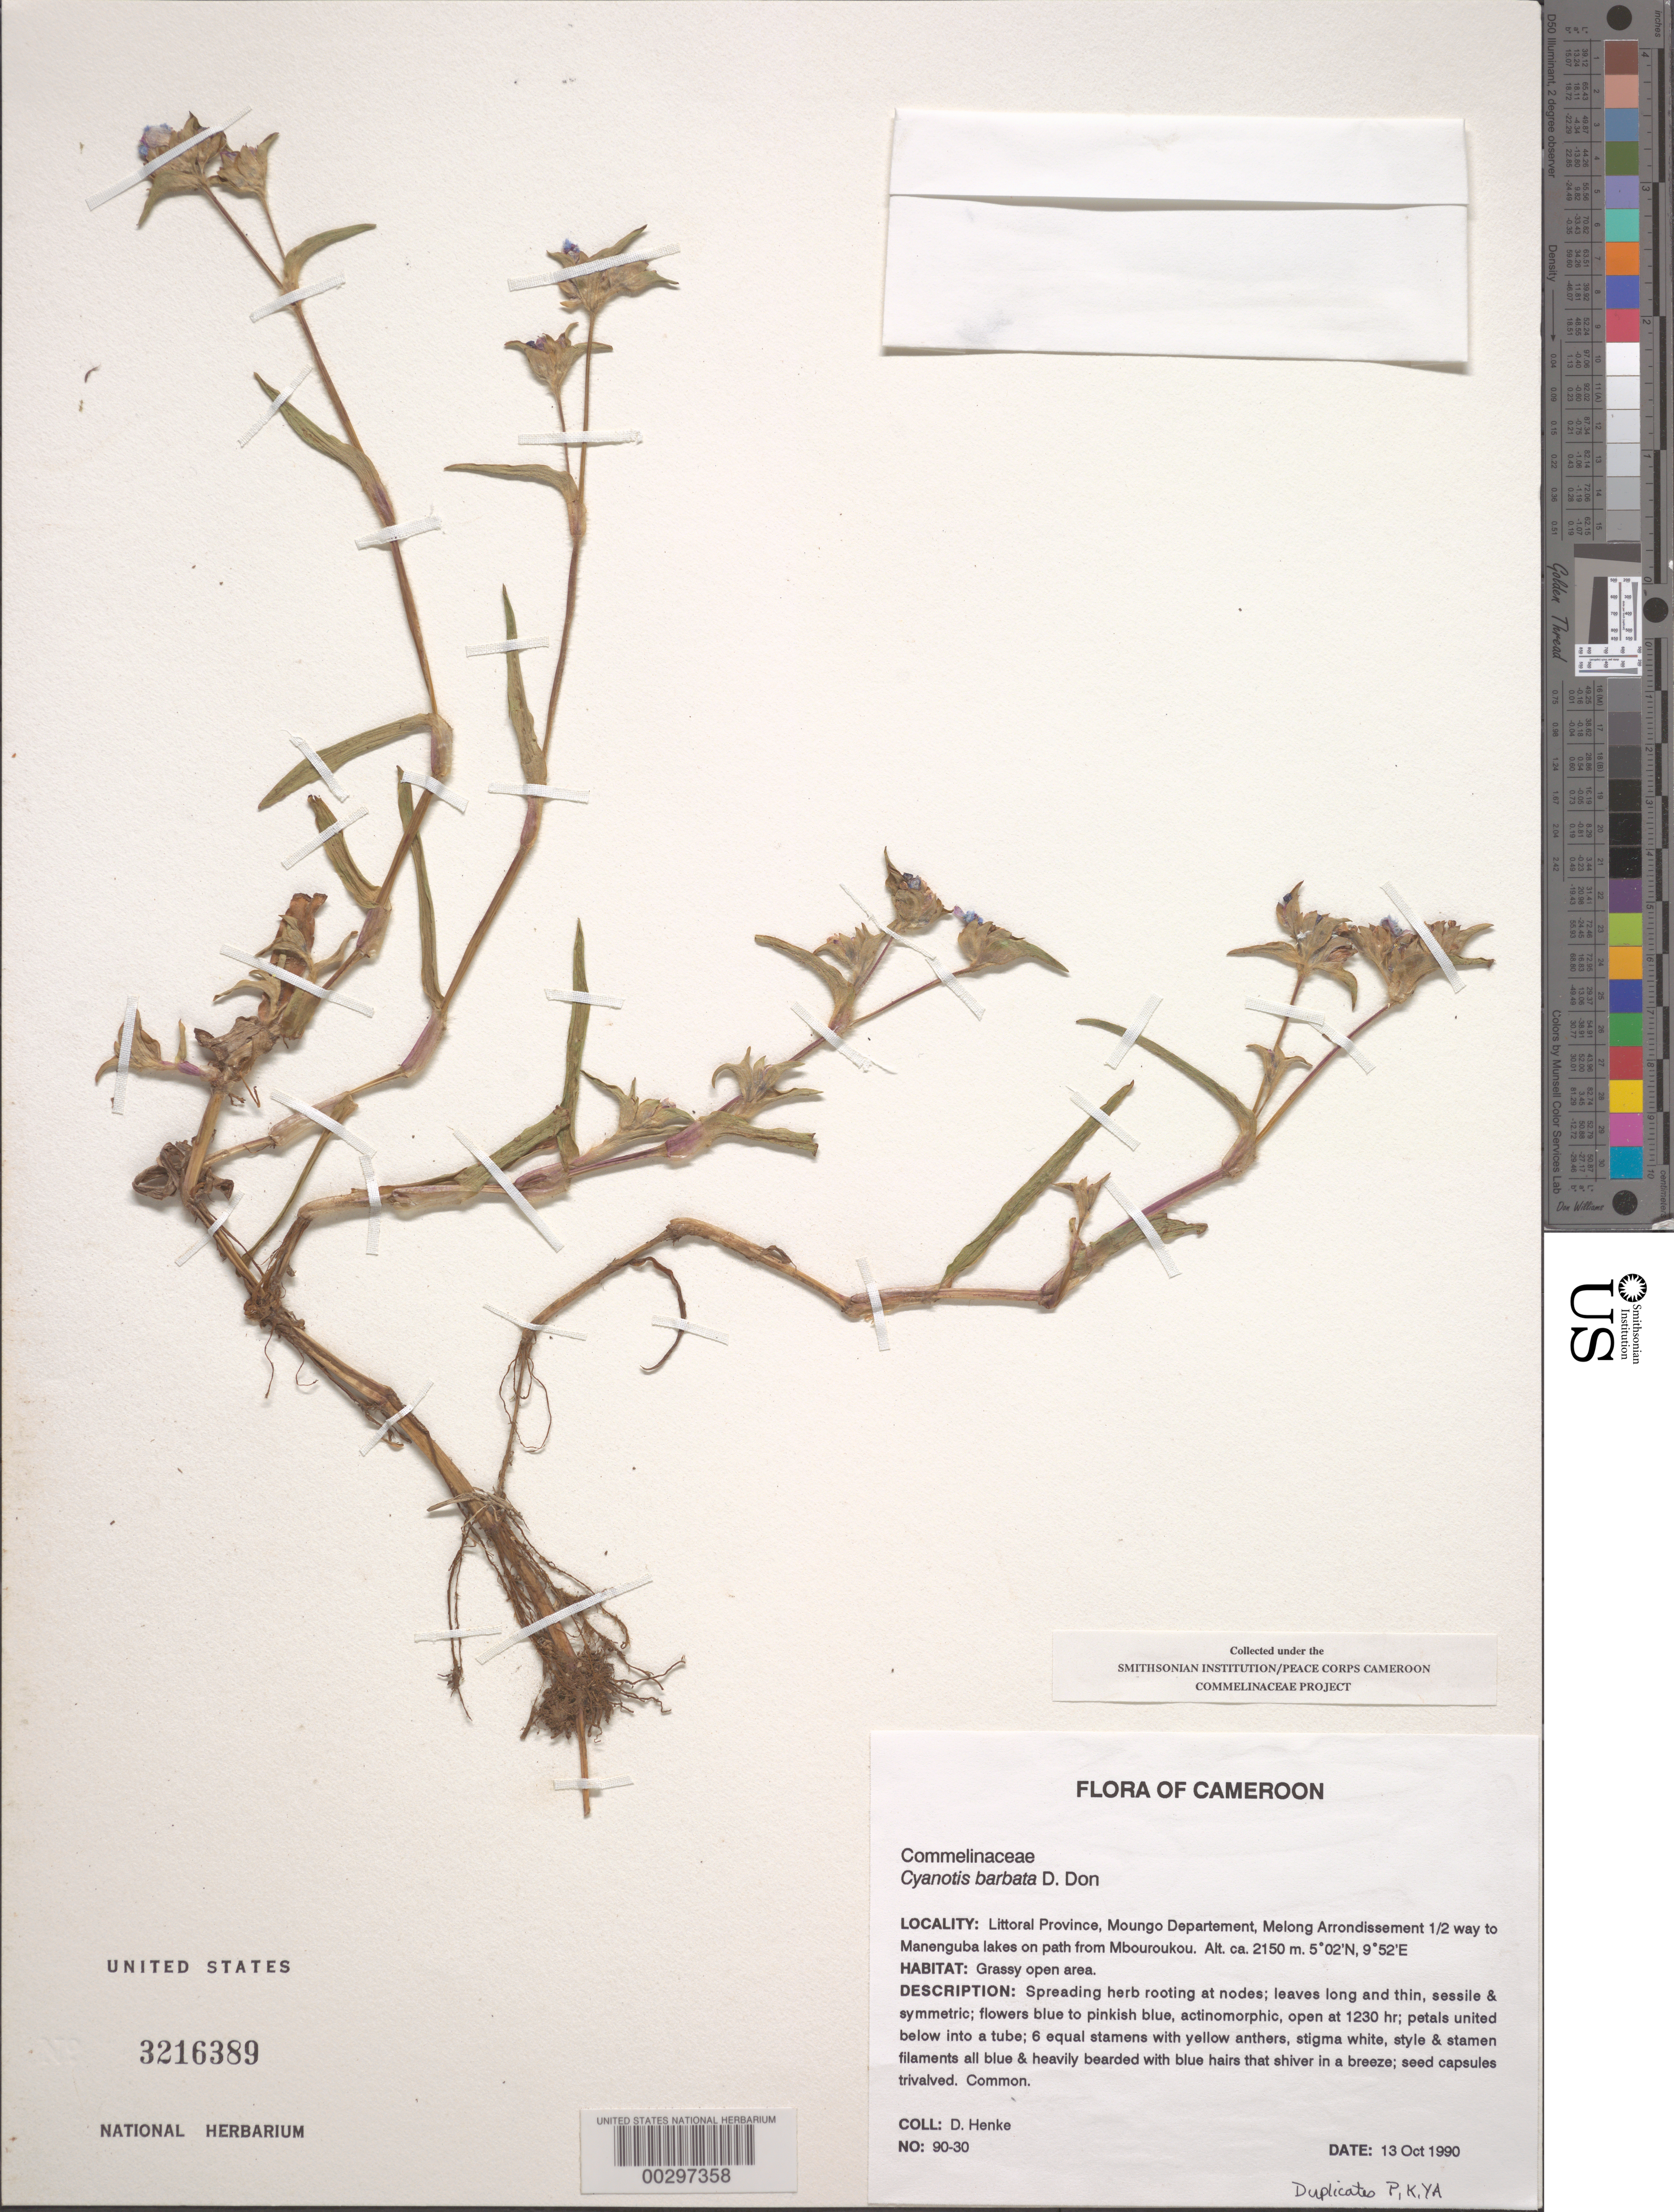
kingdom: Plantae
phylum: Tracheophyta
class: Liliopsida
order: Commelinales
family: Commelinaceae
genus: Cyanotis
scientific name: Cyanotis barbata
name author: D. Don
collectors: D. Henke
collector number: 90-30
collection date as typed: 13 Oct 1990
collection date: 1990-10-13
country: Cameroon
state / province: Littoral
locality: Moungo, melong arrondissement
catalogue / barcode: US 3216389